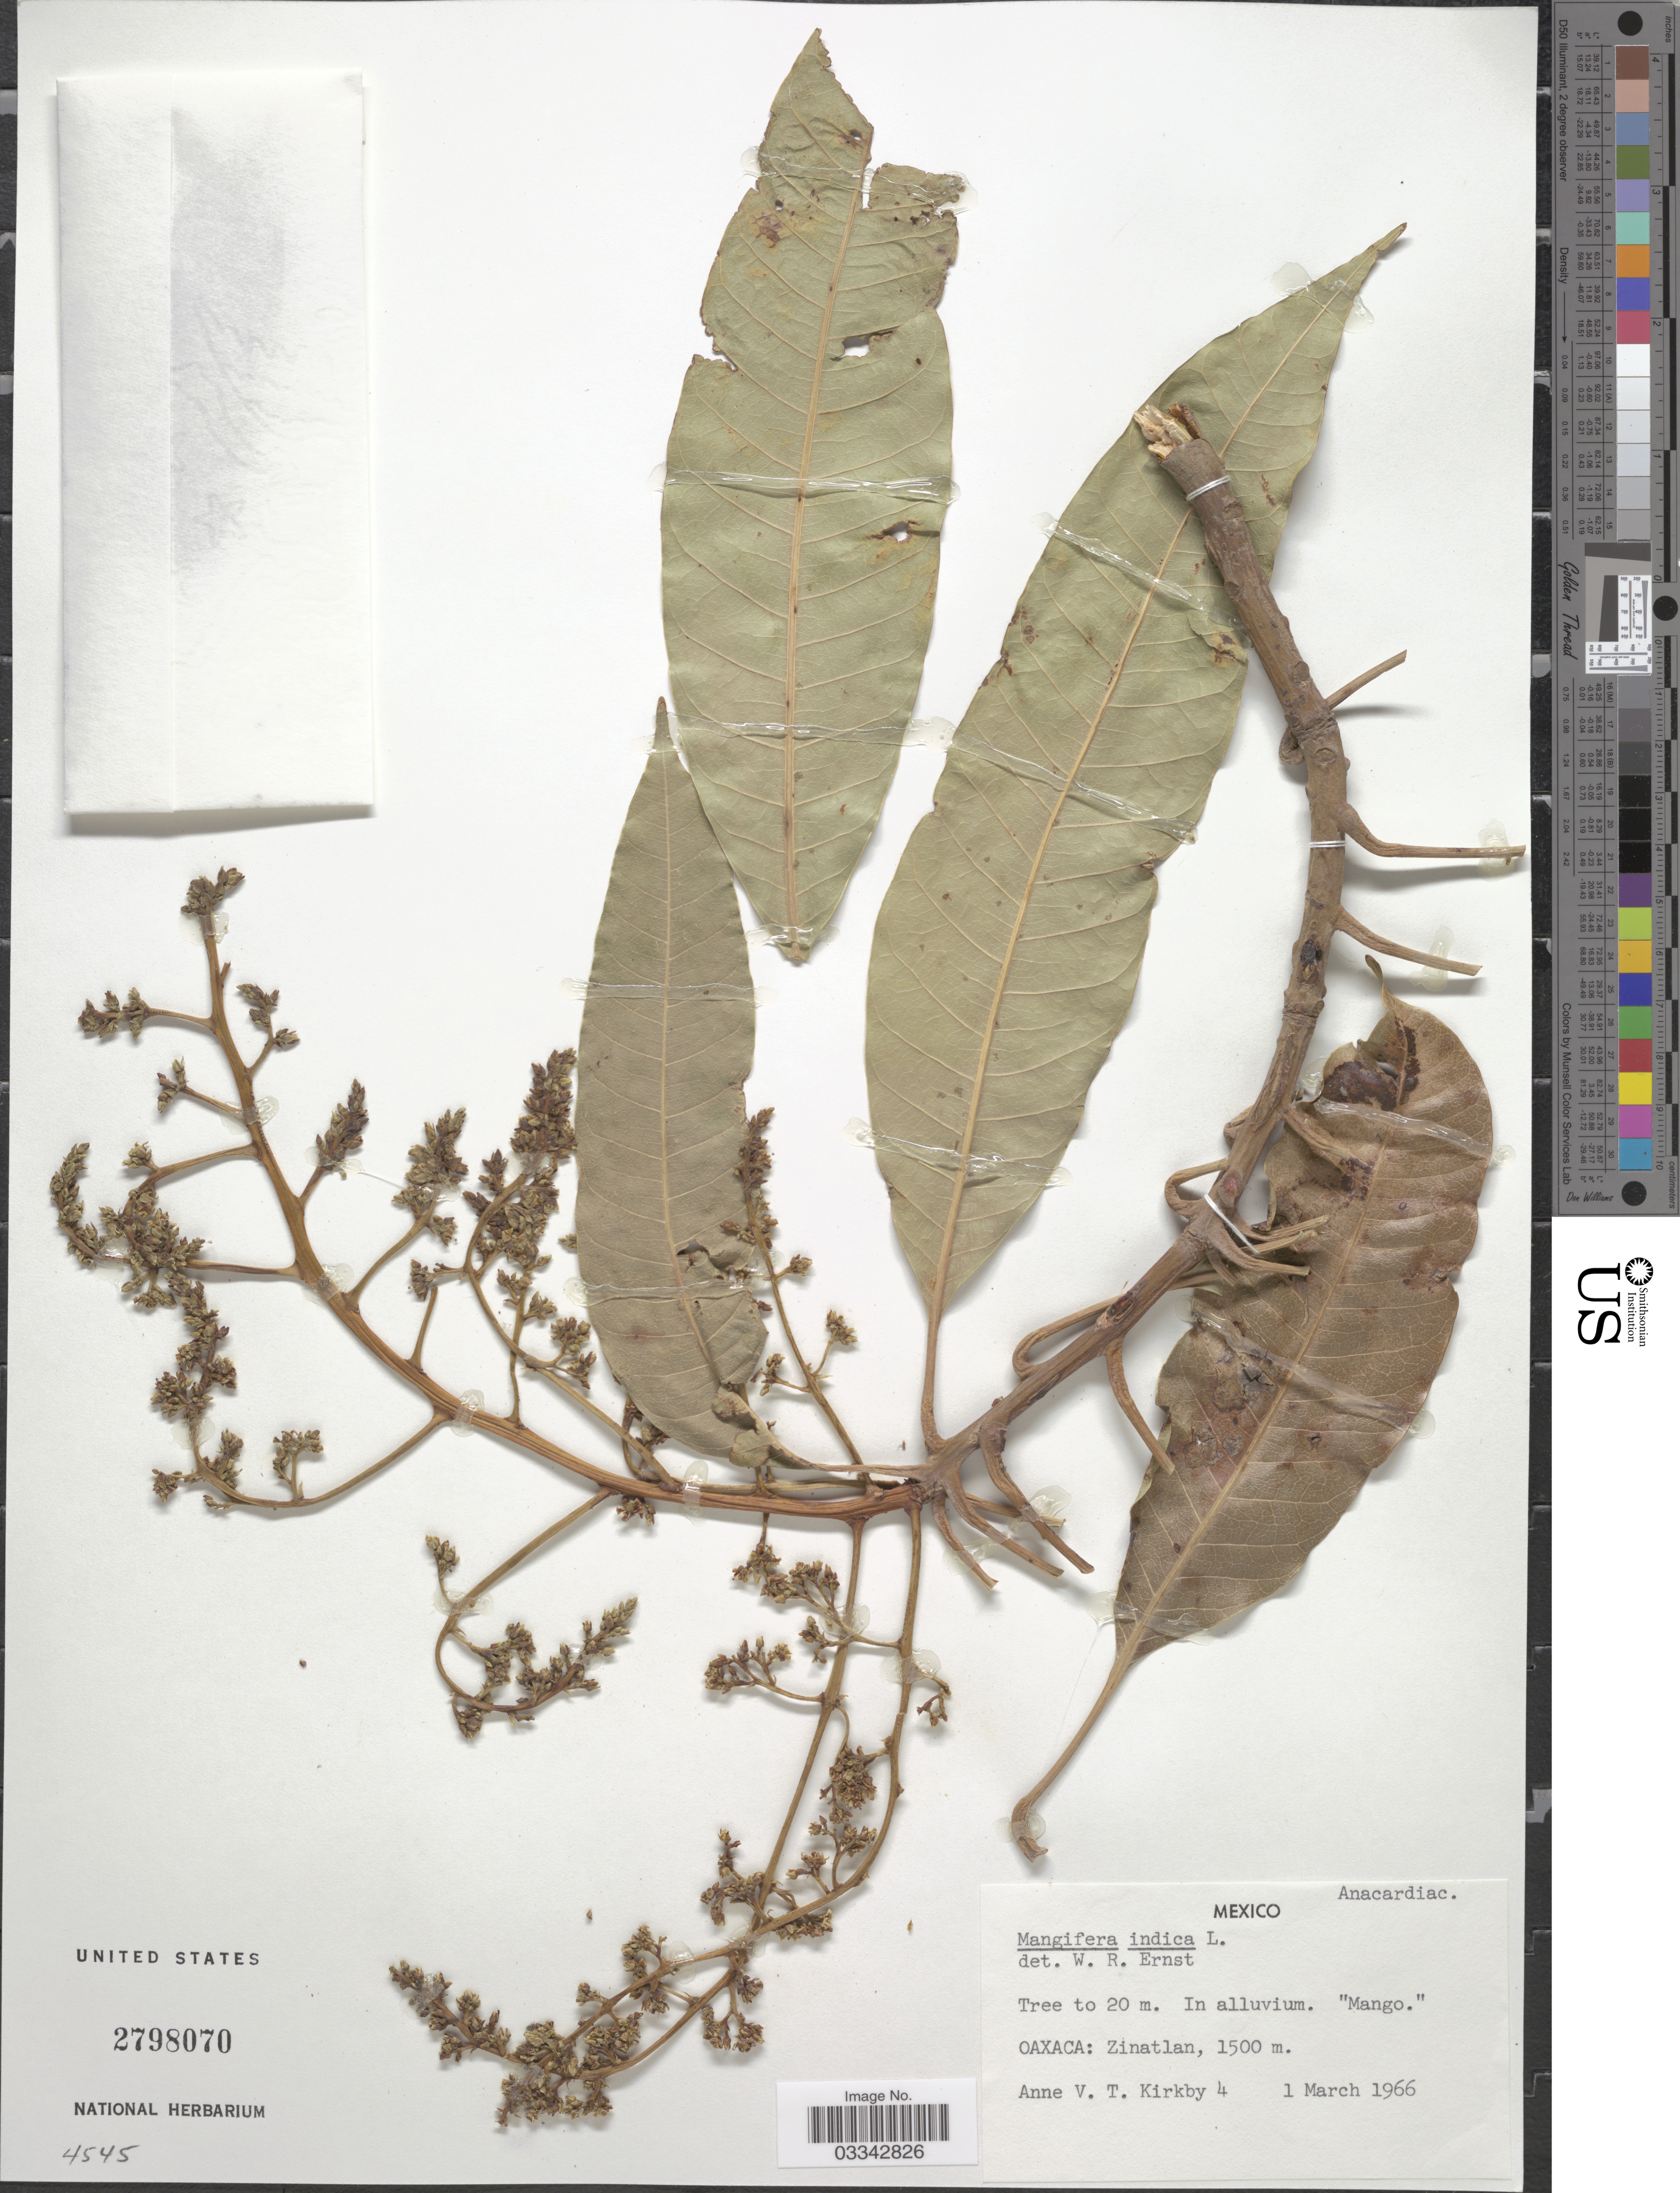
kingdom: Plantae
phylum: Tracheophyta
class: Magnoliopsida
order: Sapindales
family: Anacardiaceae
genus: Mangifera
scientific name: Mangifera indica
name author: L.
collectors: A. Kirkby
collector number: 4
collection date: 1966-03-01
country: Mexico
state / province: Oaxaca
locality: Zinatlan.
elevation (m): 1500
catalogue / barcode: US 2798070